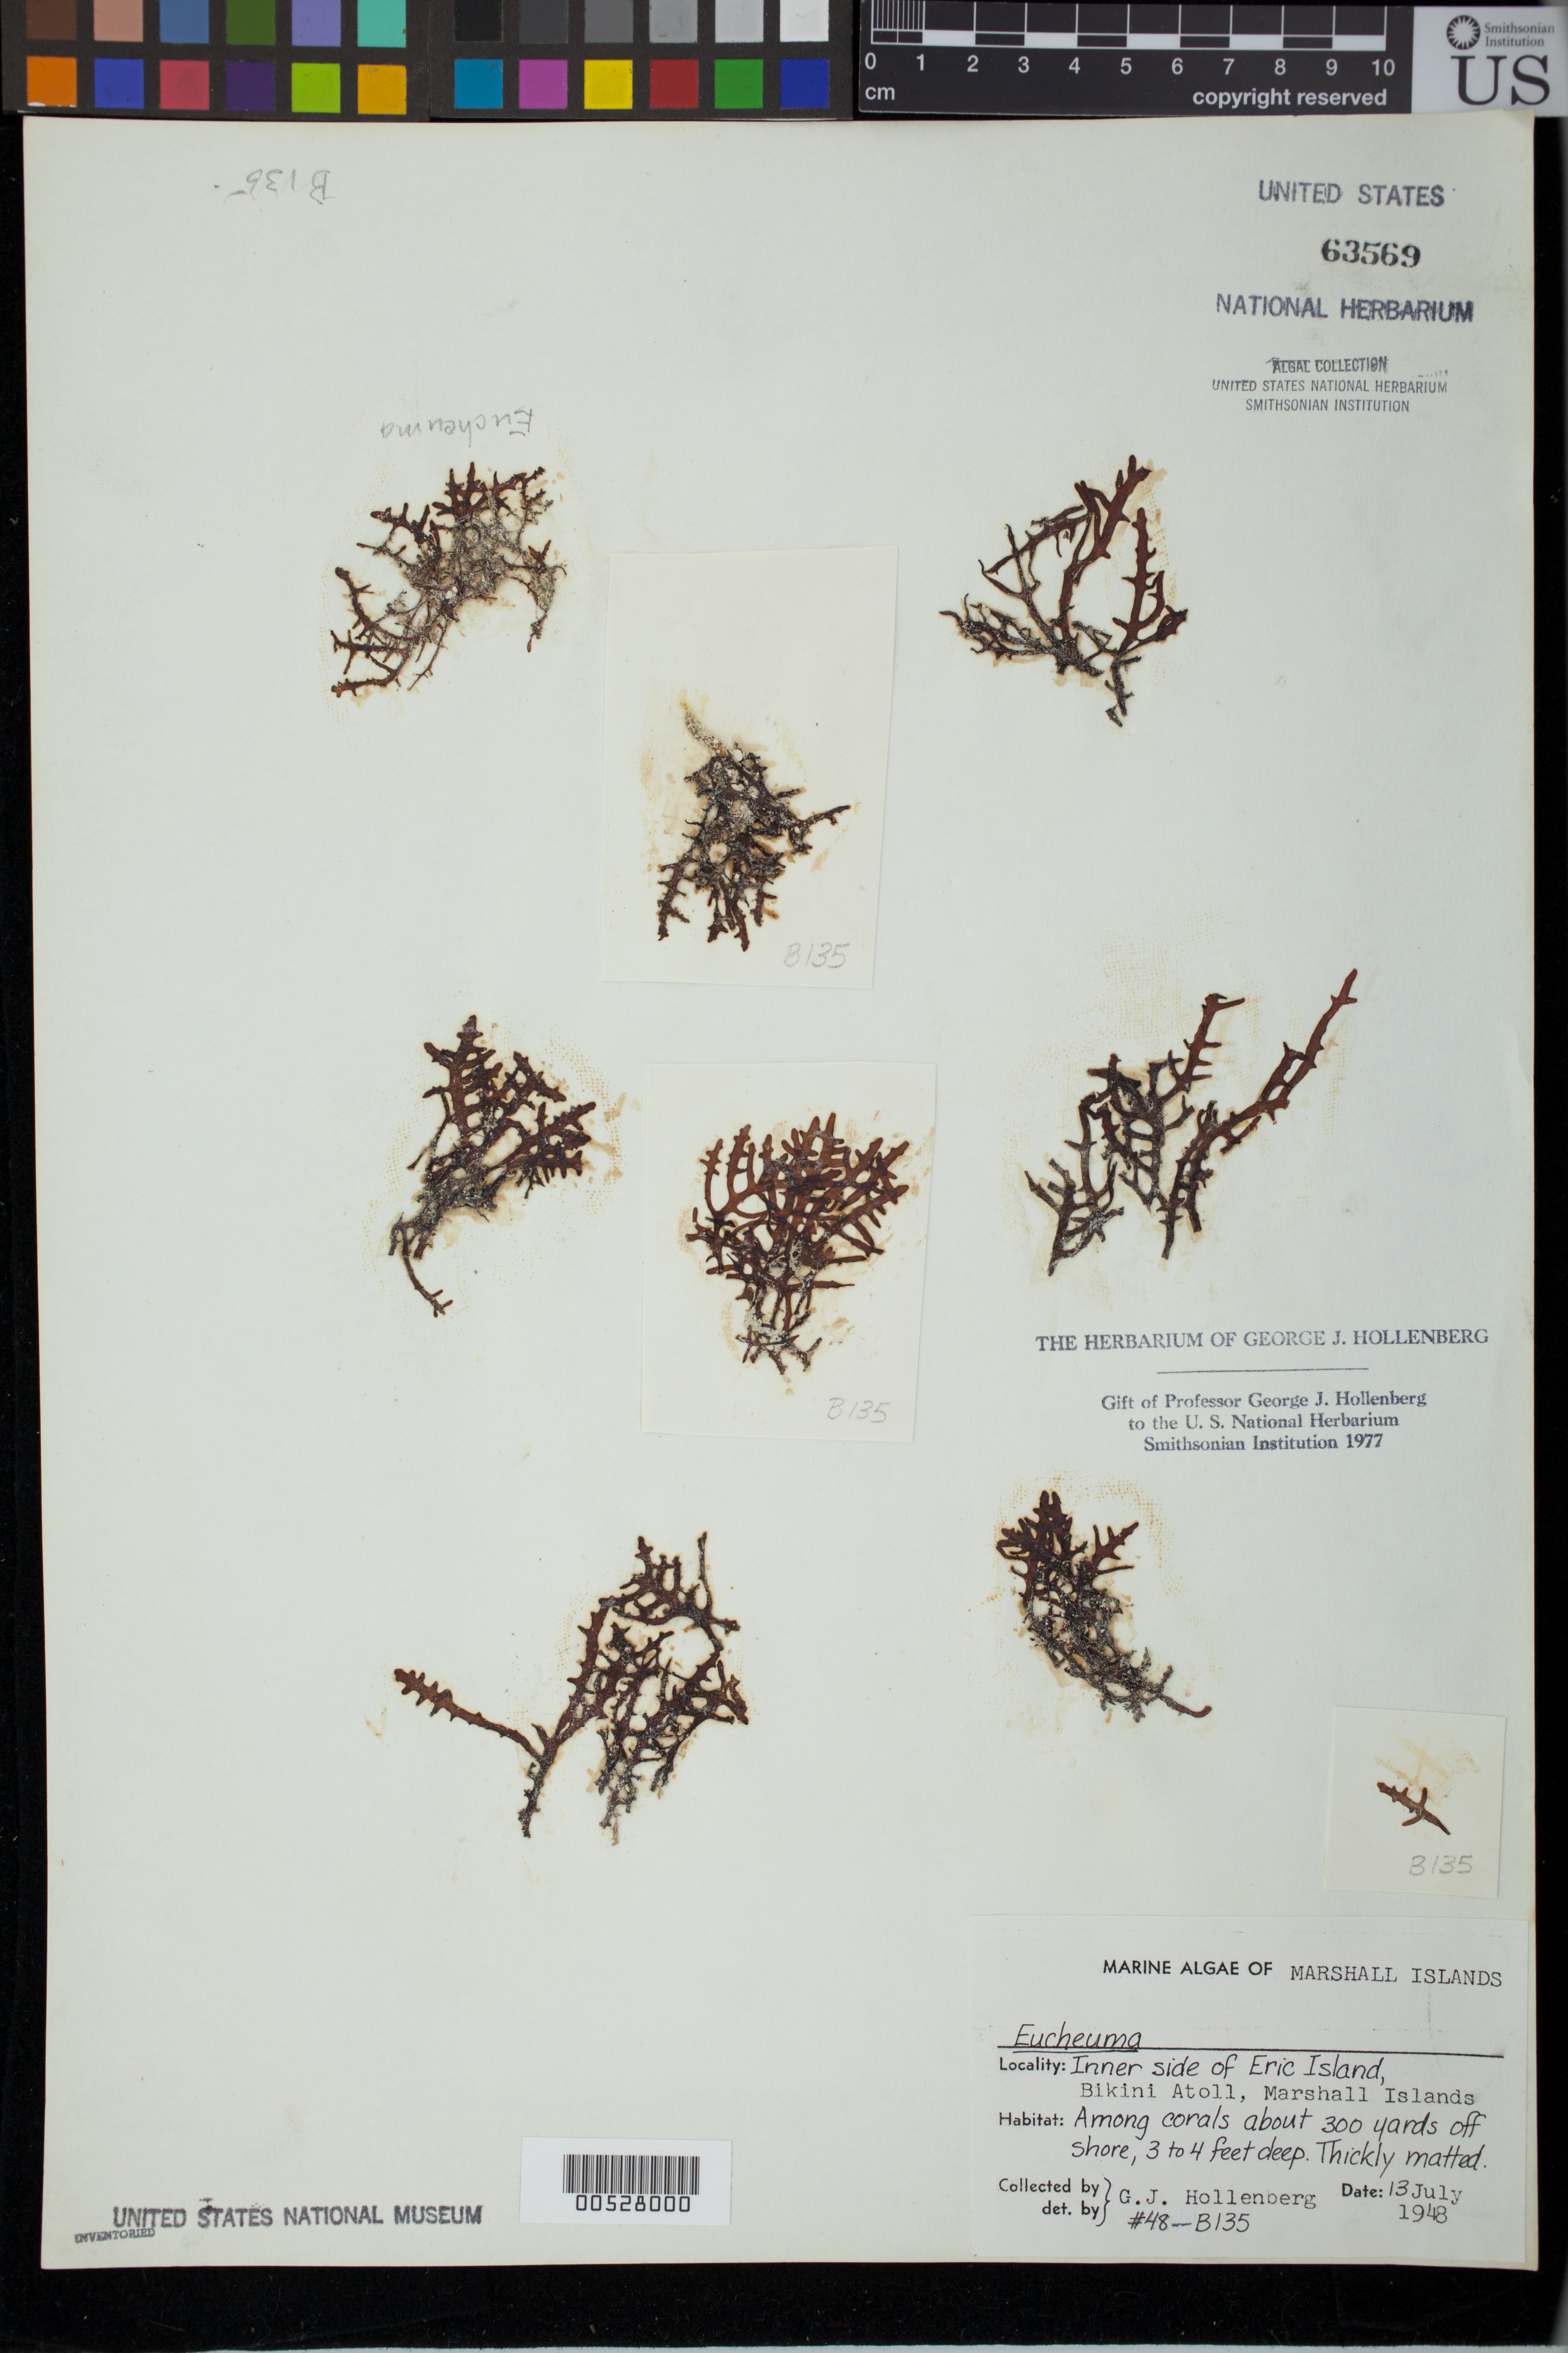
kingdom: Plantae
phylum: Rhodophyta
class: Florideophyceae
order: Gigartinales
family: Solieriaceae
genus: Eucheuma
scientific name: Eucheuma sp.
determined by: Hollenberg, George J.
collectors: G. Hollenberg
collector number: GJH 48-b135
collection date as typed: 13 Jul 1948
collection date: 1948-07-13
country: Marshall Islands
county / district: Bikini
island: Bikini Atoll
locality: Eric Islet, inner side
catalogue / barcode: US 63569